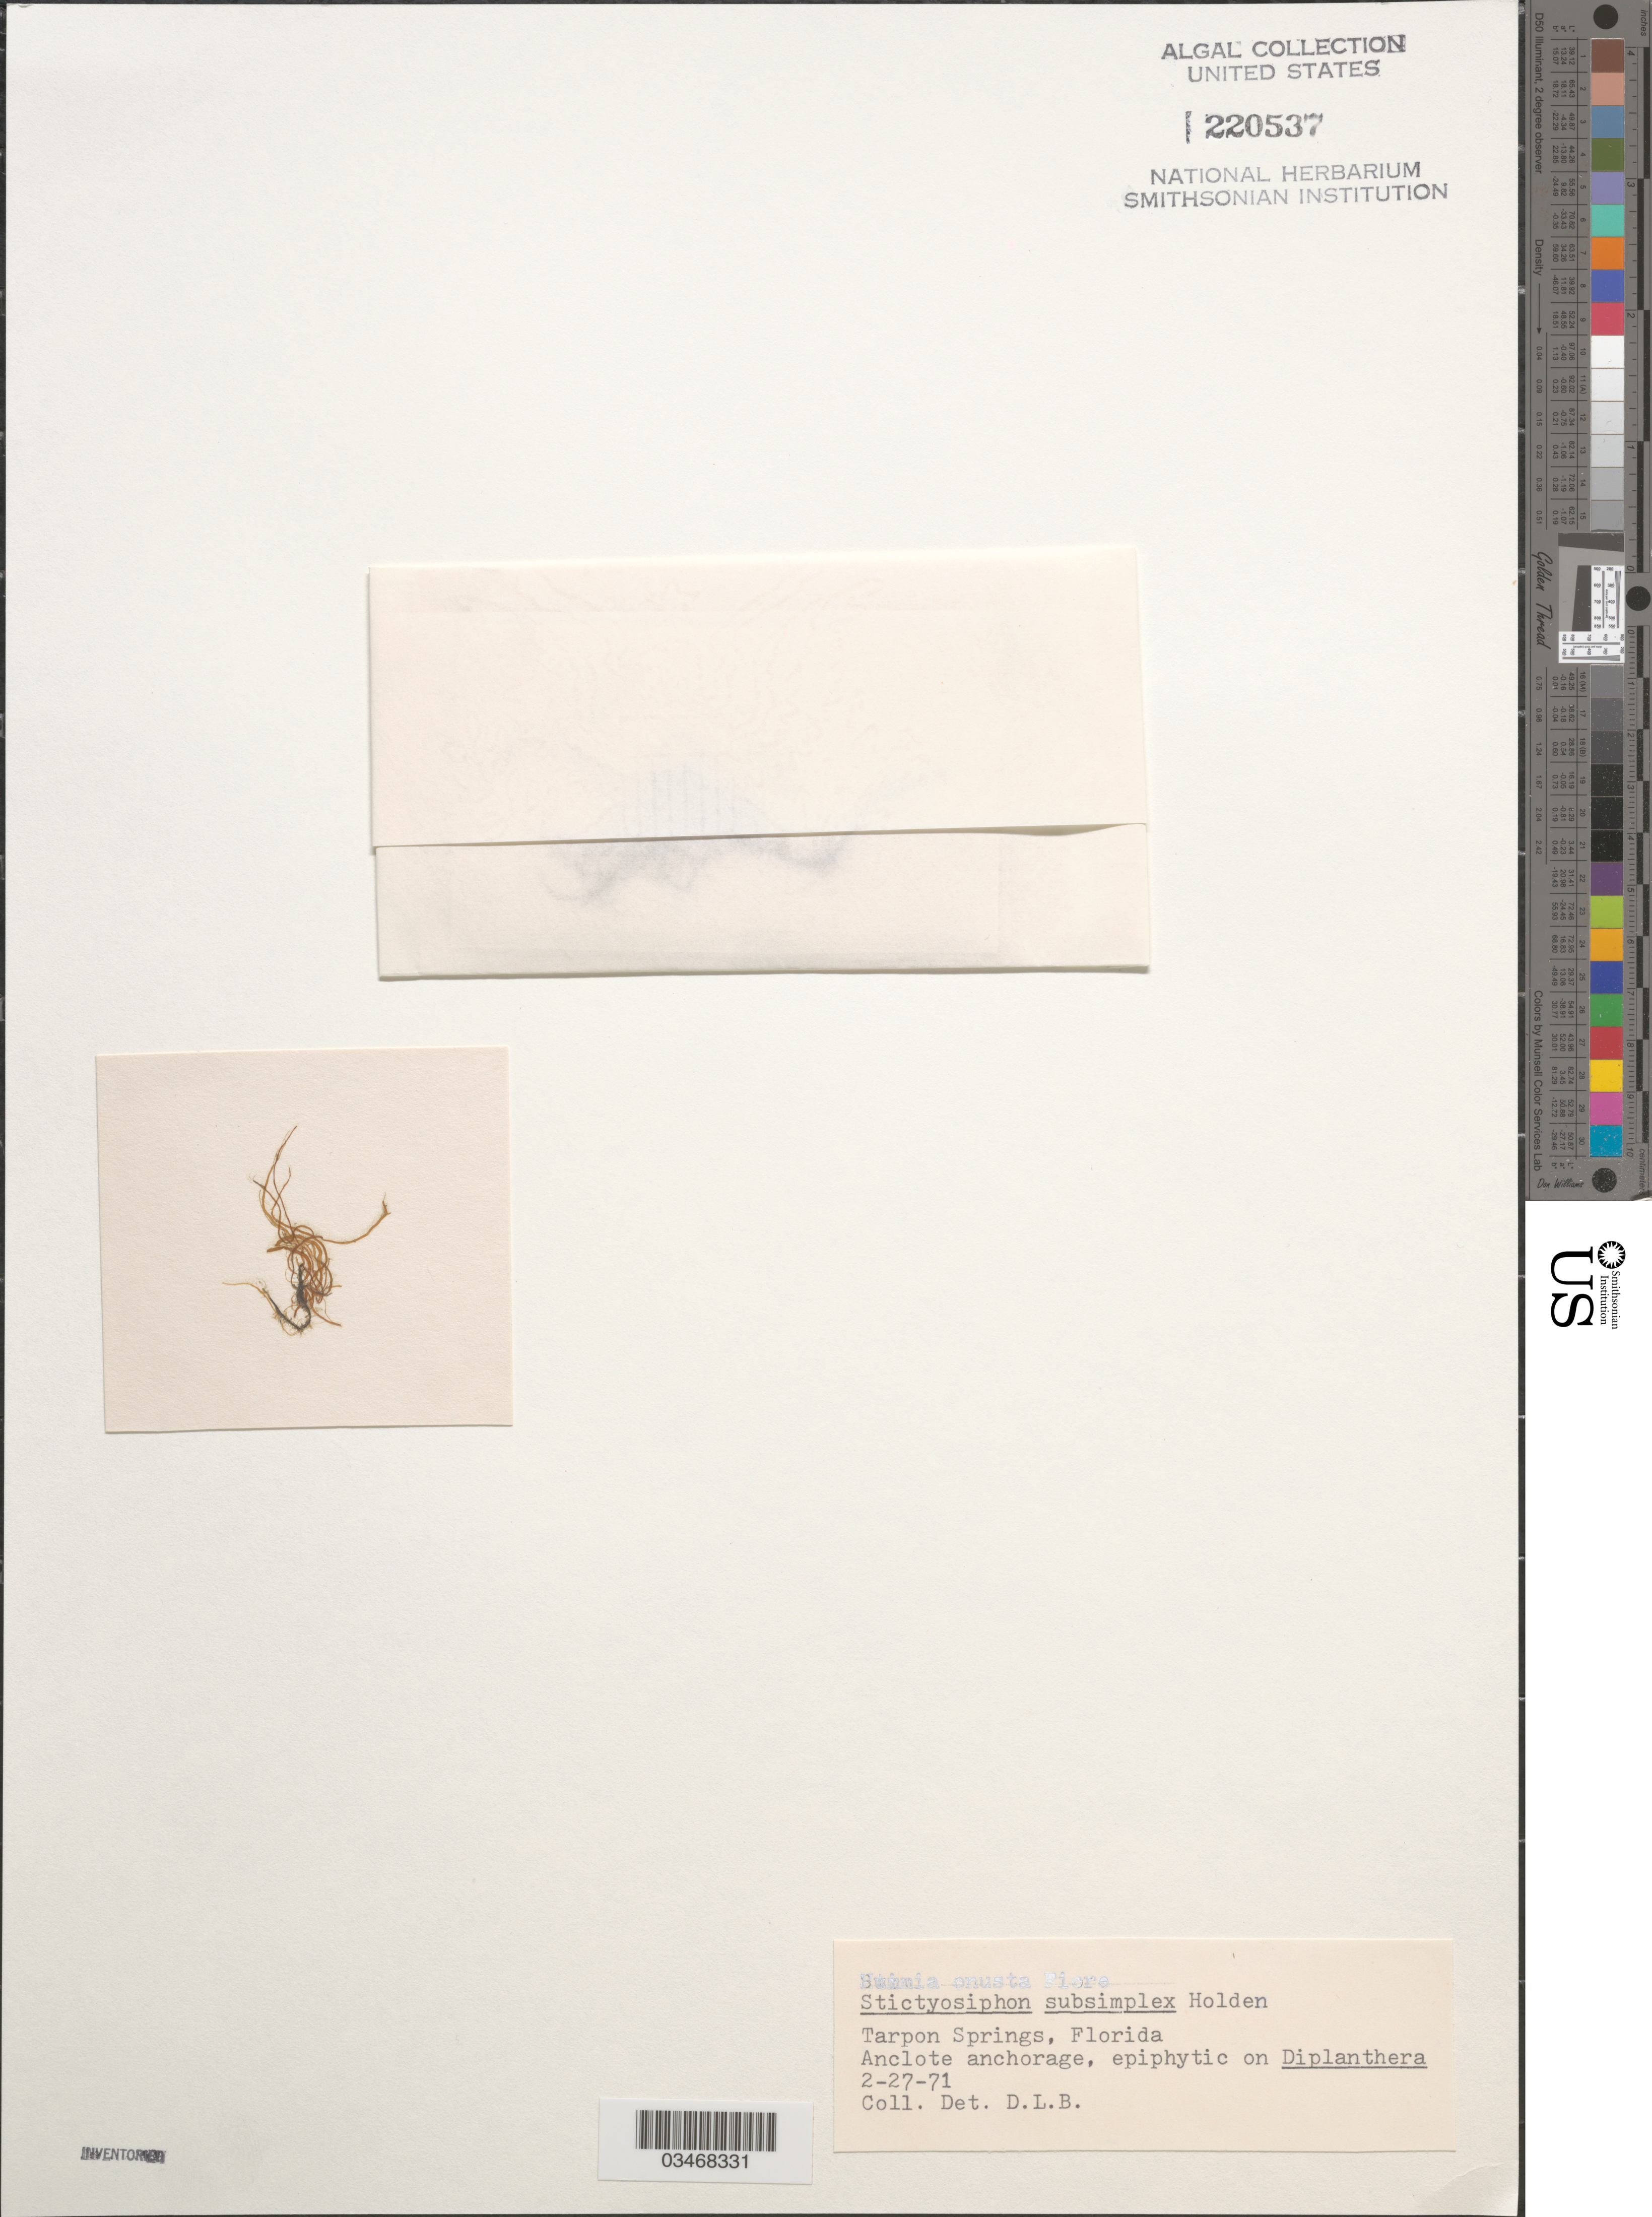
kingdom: Chromista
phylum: Ochrophyta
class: Phaeophyceae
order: Ectocarpales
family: Chordariaceae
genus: Stictyosiphon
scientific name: Stictyosiphon subsimplex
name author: I. Holden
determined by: Ballantine, D. L.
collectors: D.L. Ballantine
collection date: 1971-02-27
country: United States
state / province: Florida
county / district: Pinellas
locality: Tarpon Springs, Anclote anchorage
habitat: Epiphytic on Diplanthera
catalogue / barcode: US 220537